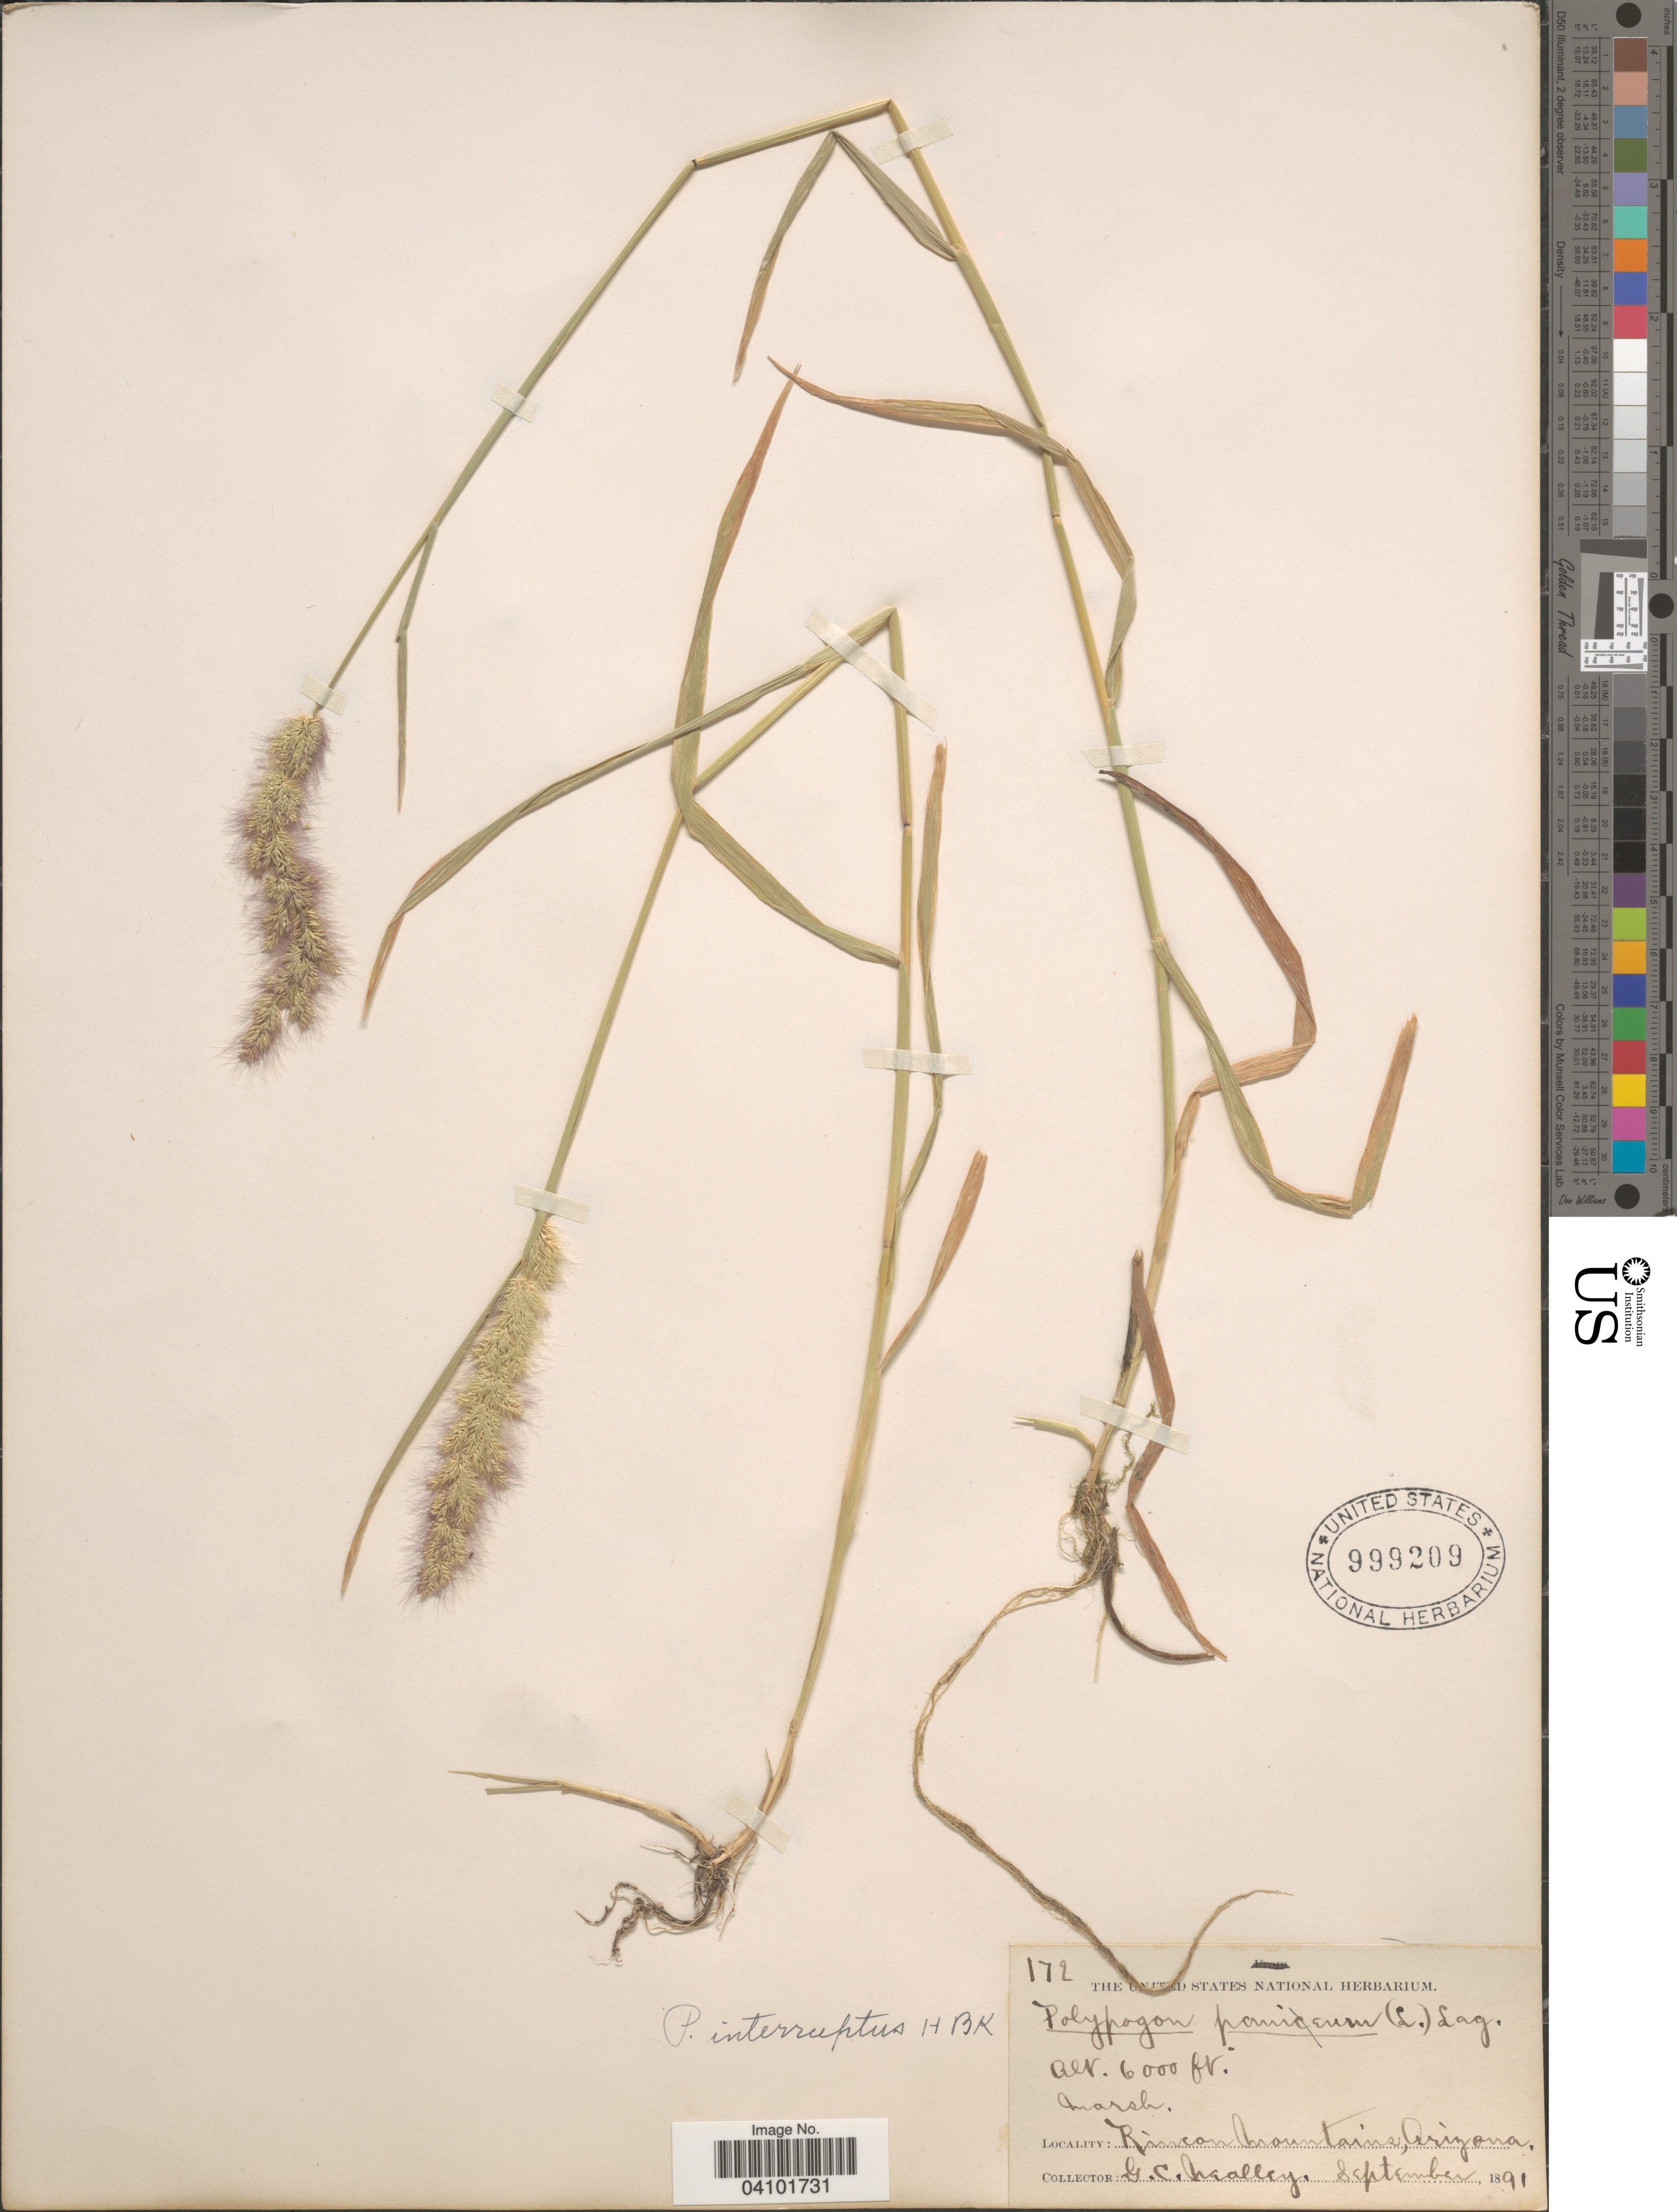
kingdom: Plantae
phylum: Tracheophyta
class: Liliopsida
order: Poales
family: Poaceae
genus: Polypogon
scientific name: Polypogon australis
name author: Brongn.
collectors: G. C. Nealley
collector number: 172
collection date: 1891-09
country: United States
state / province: Arizona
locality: Rincon Mountains.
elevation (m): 1829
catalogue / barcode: US 999209